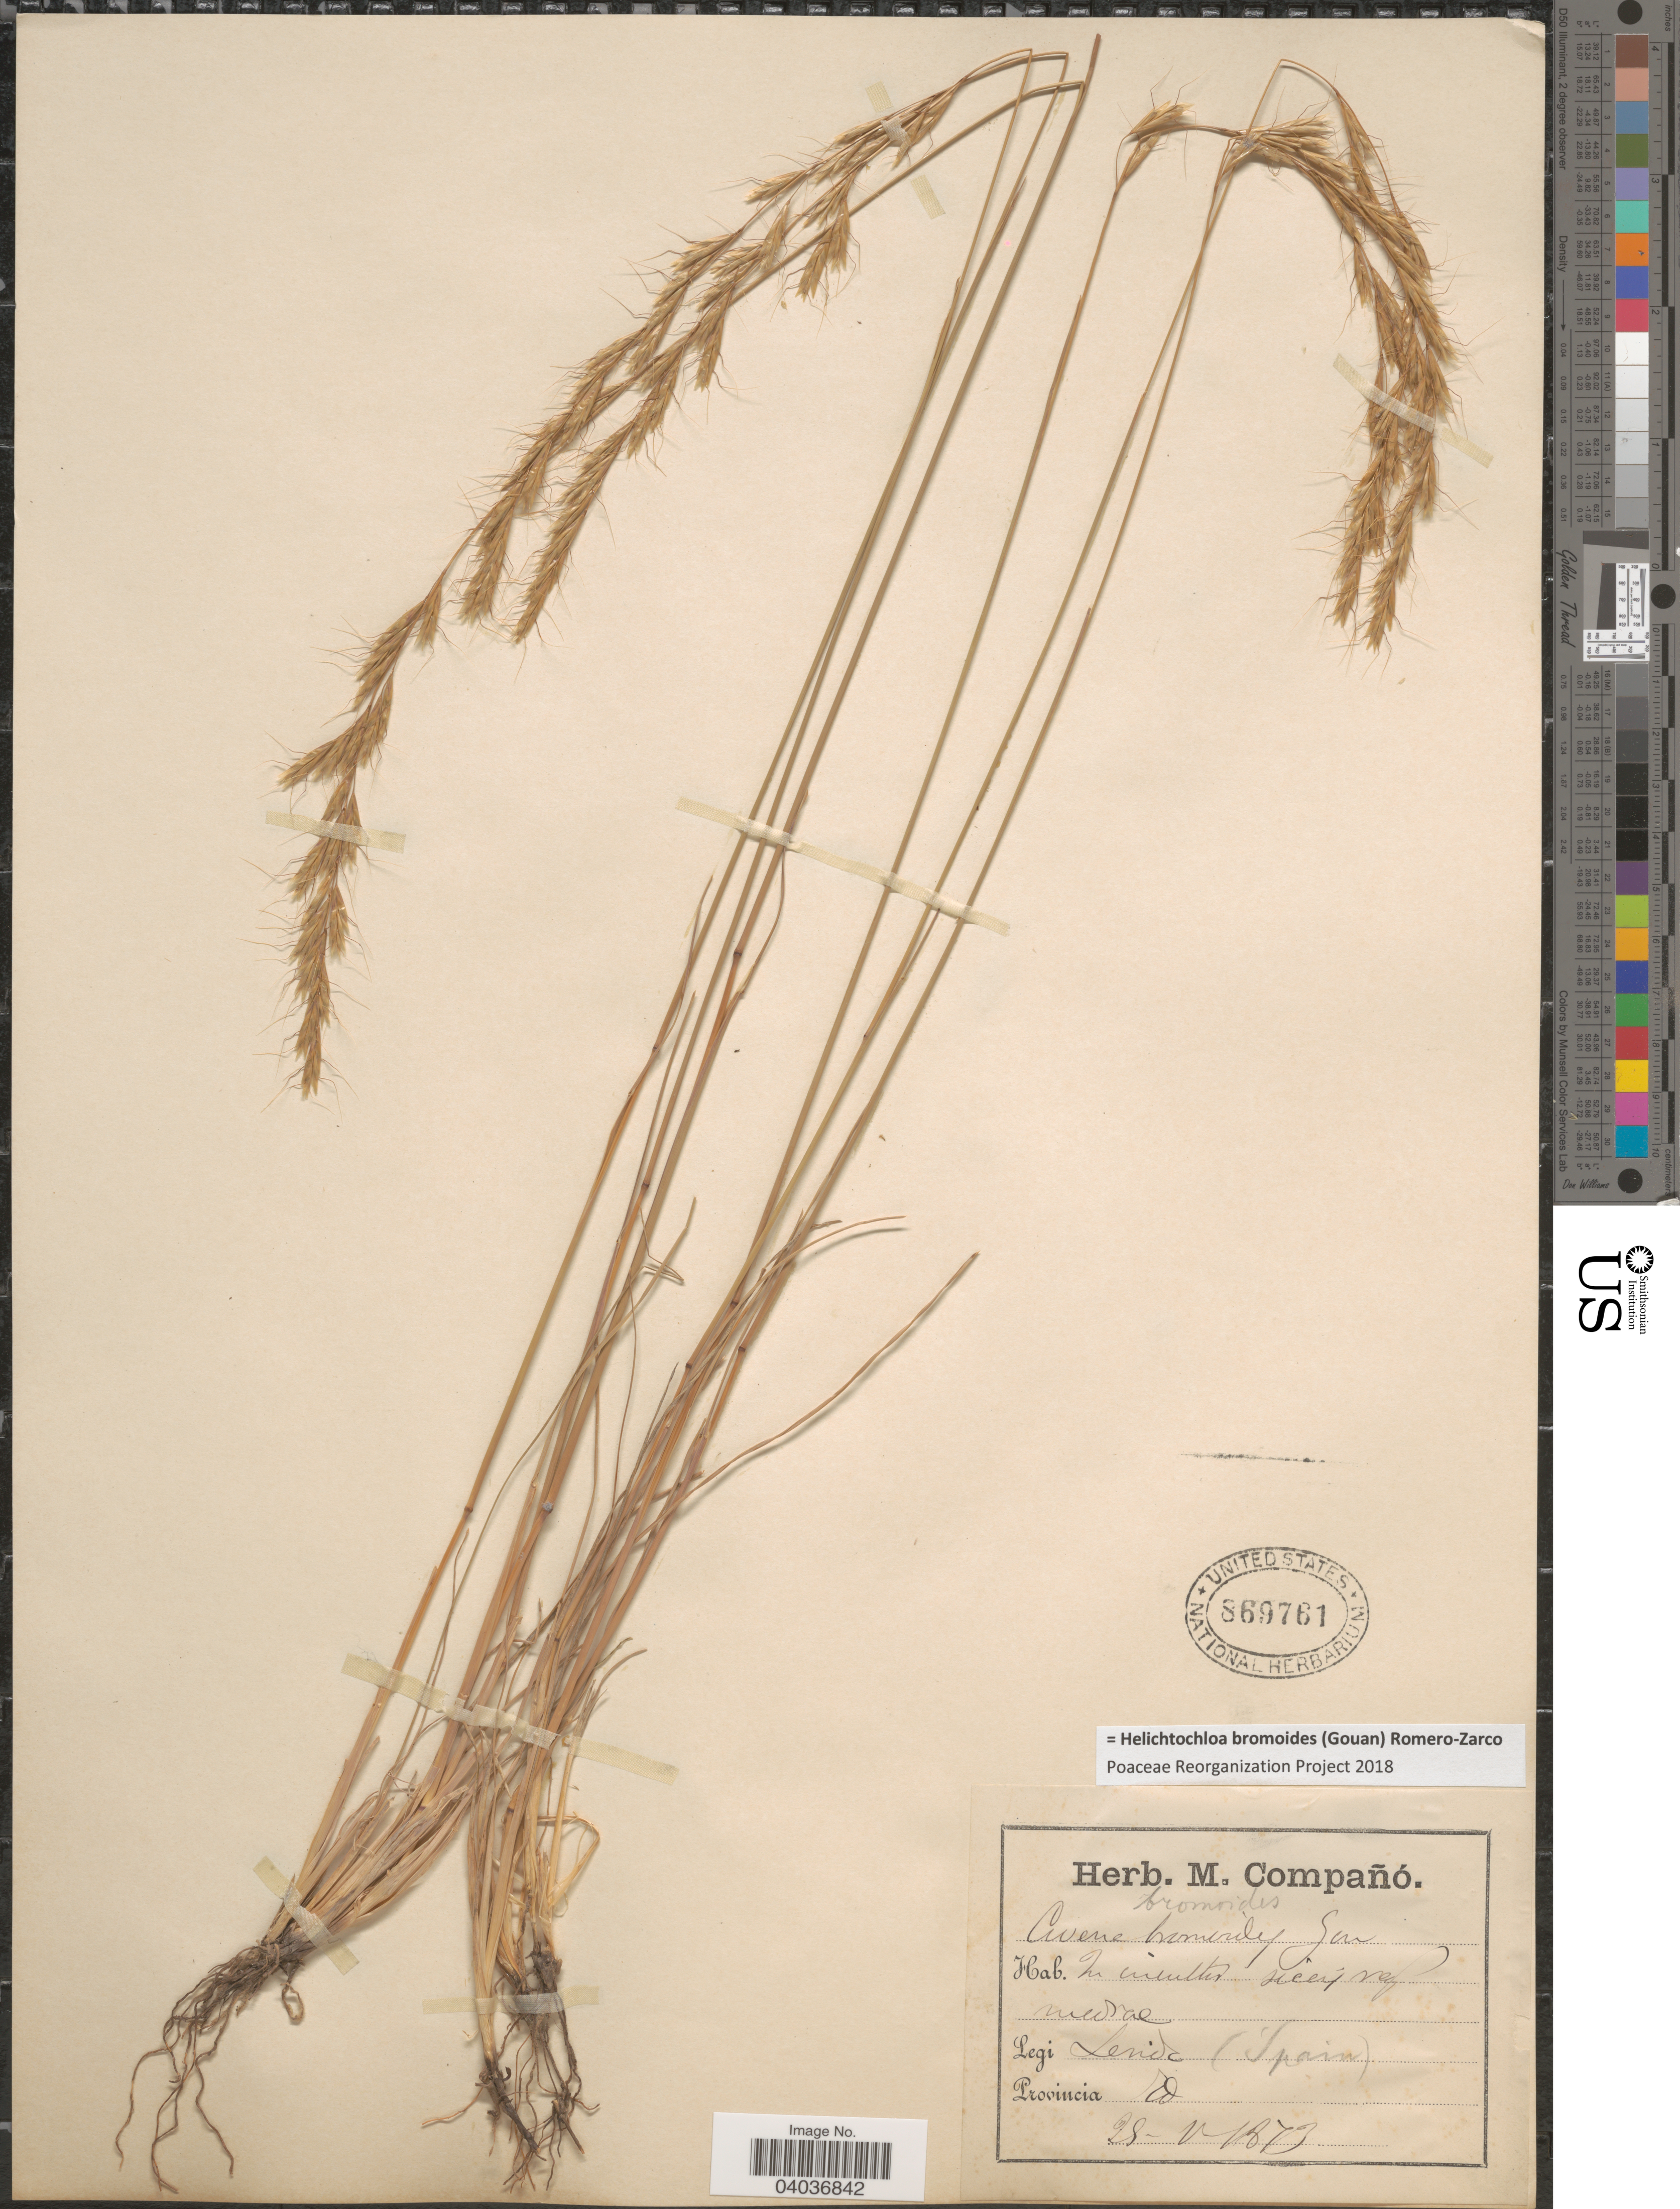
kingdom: Plantae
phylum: Tracheophyta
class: Liliopsida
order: Poales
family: Poaceae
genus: Helictochloa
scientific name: Helictochloa bromoides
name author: (Gouan) Romero-Zarco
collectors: Ex Herb. M. Compañó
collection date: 1873-05-28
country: Spain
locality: Lendo.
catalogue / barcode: US 869761